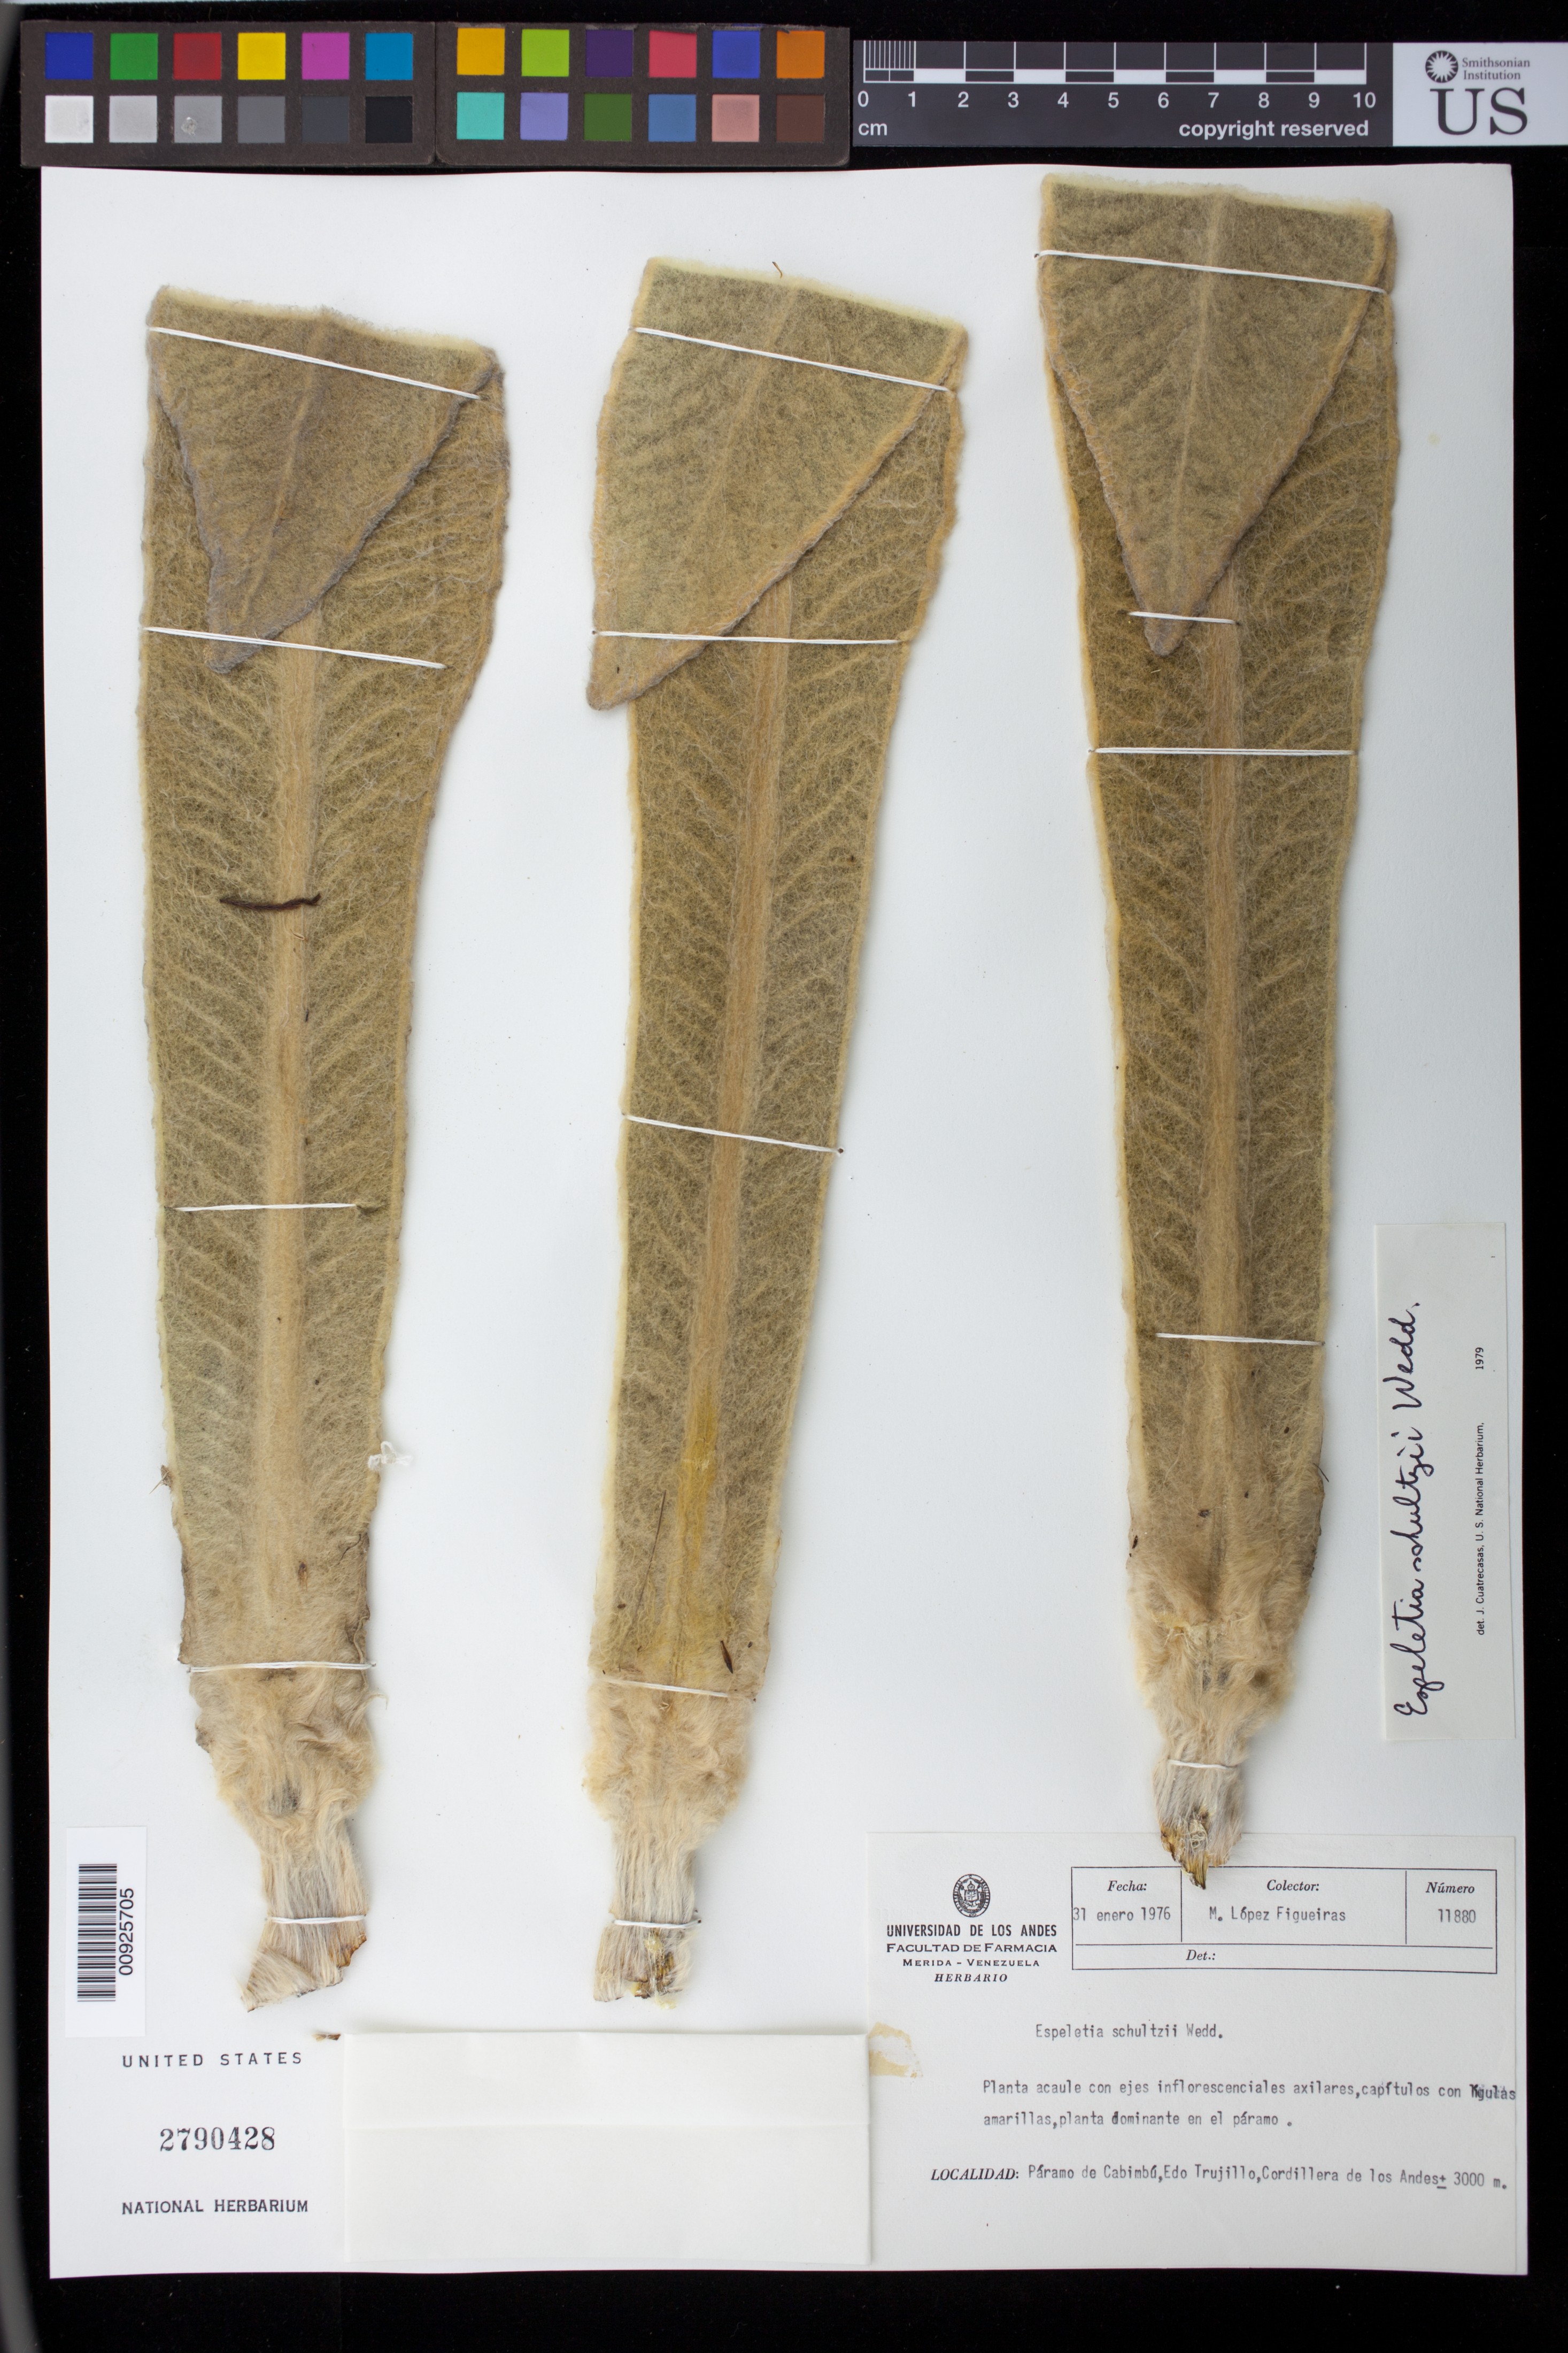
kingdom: Plantae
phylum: Tracheophyta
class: Magnoliopsida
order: Asterales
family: Asteraceae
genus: Espeletia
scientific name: Espeletia schultzii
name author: Wedd.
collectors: M. López Figueiras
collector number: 11880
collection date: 1976-01-31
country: Venezuela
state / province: Trujillo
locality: P. de Cabimbú. Páramo de Cabimbú, Cordillera de los Andes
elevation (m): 3000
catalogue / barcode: US 2790428